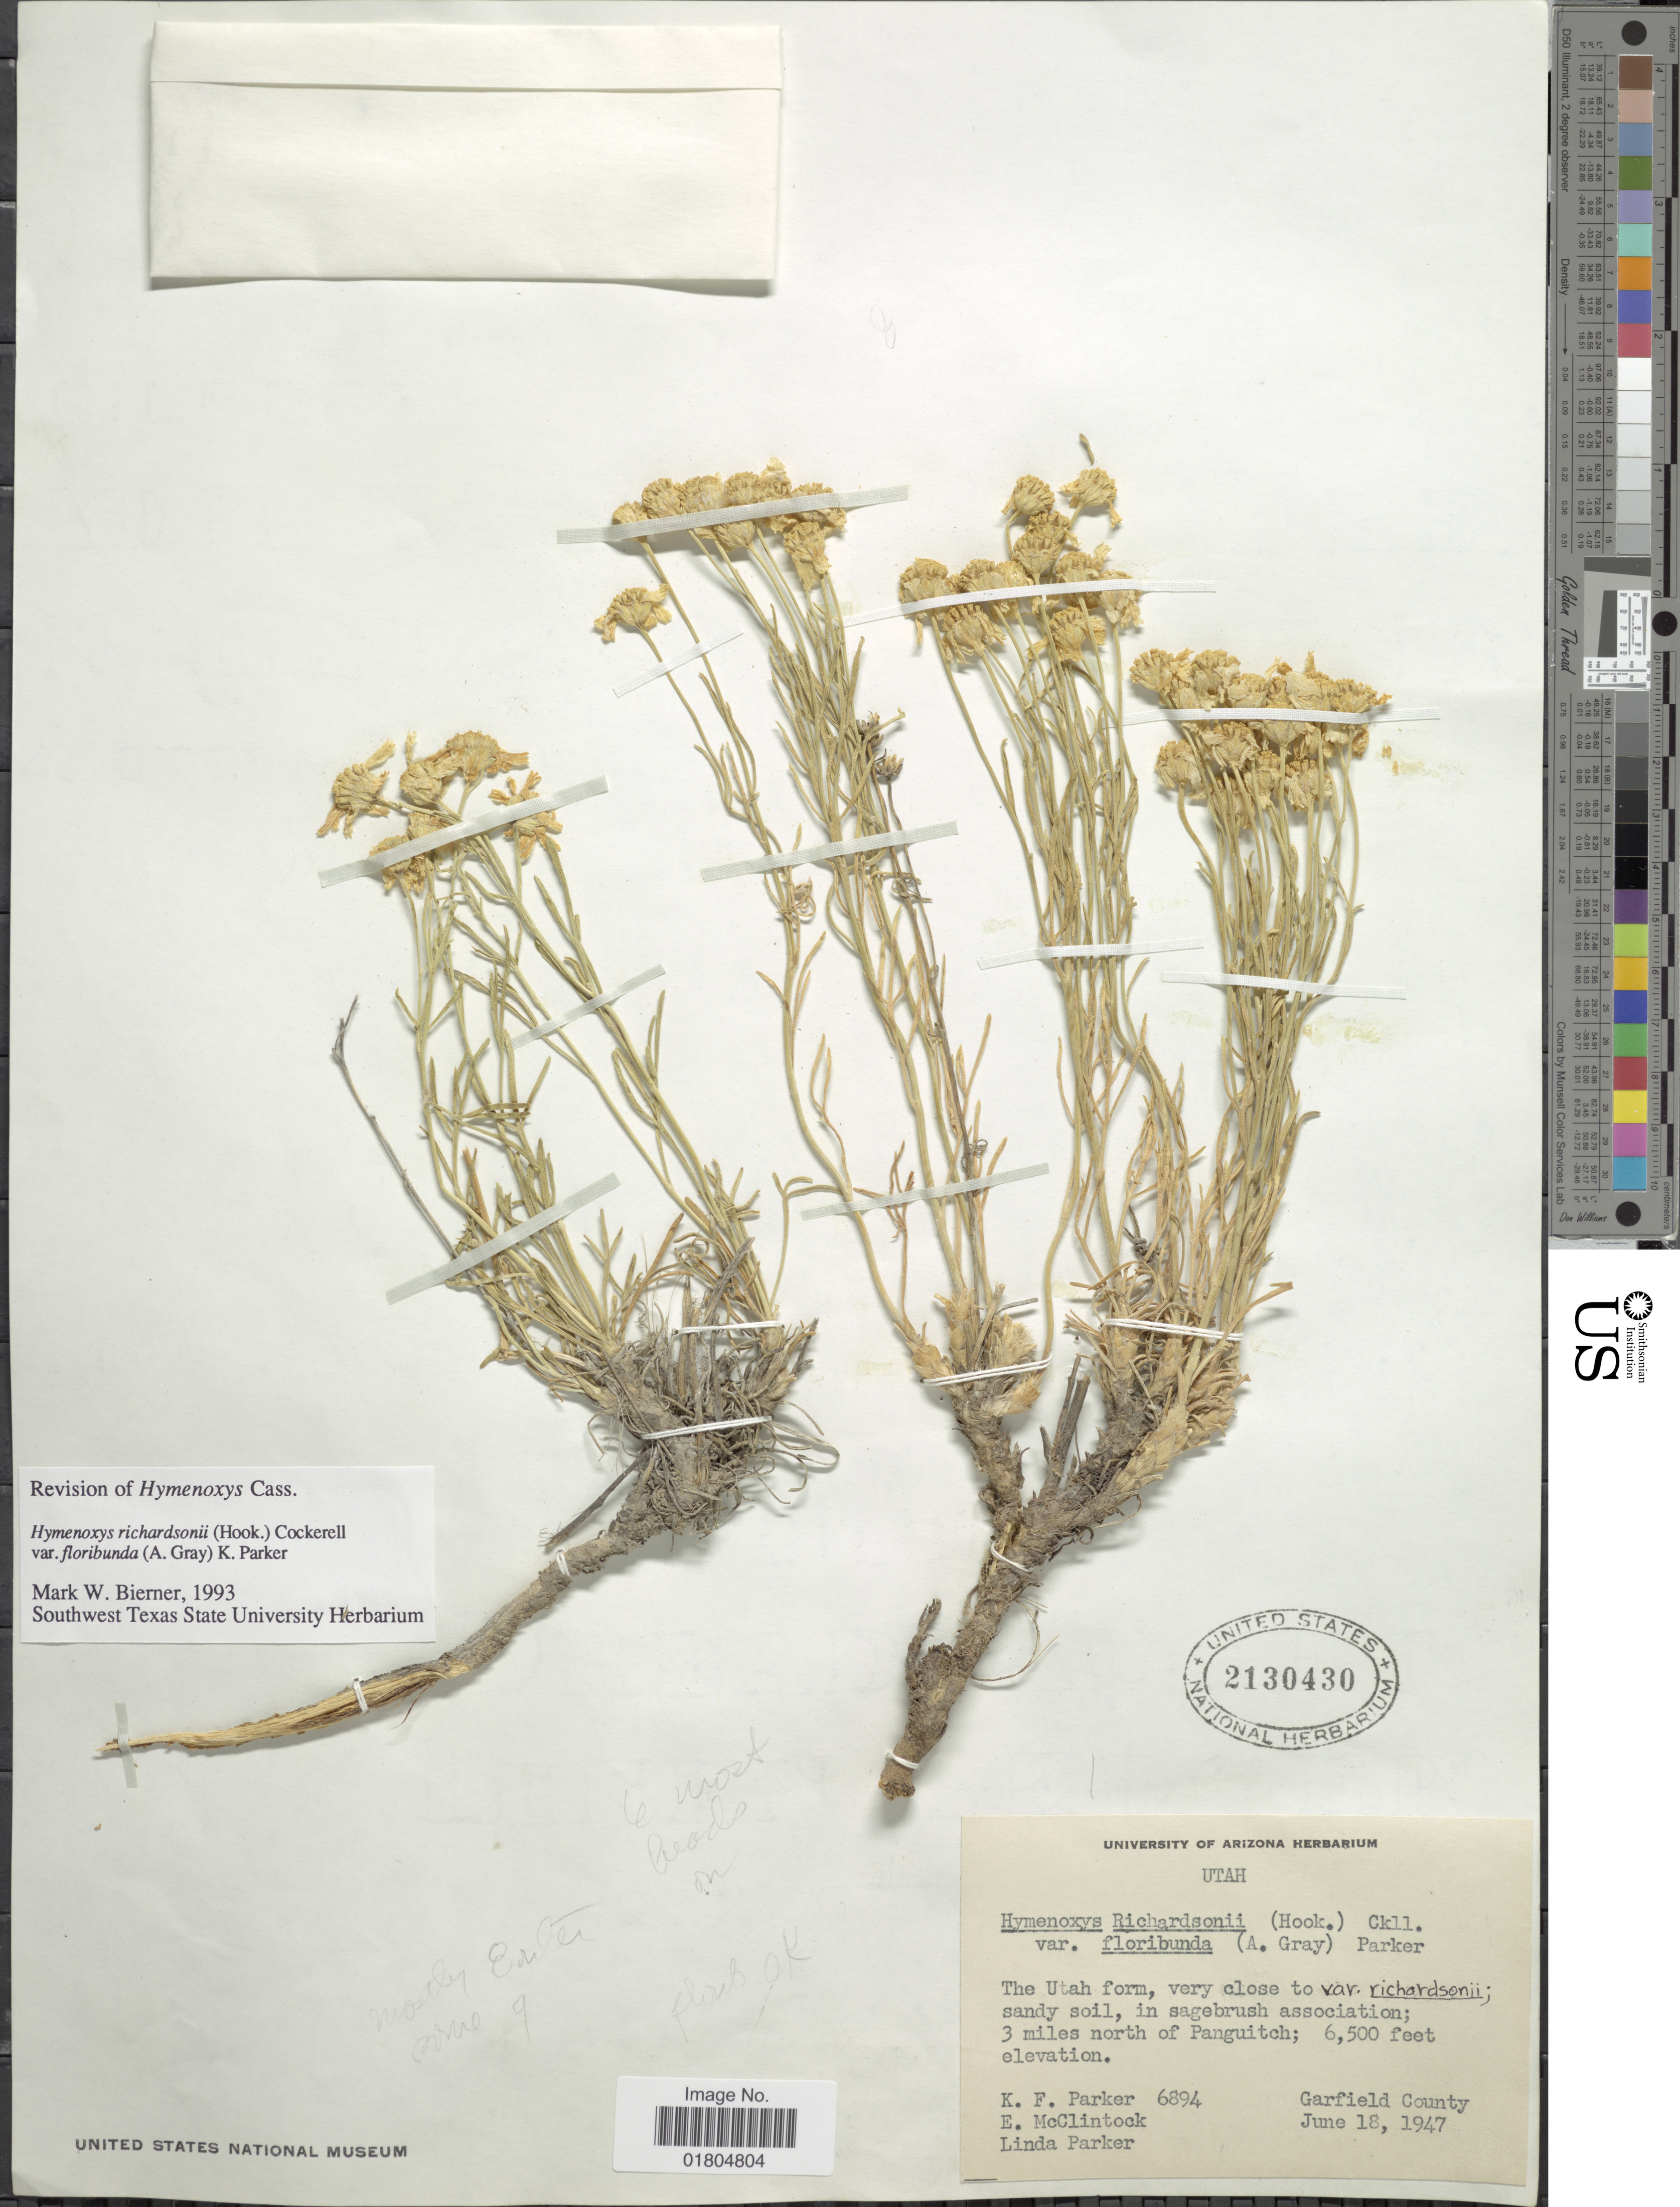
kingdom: Plantae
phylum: Tracheophyta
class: Magnoliopsida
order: Asterales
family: Asteraceae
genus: Hymenoxys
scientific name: Hymenoxys richardsonii var. floribunda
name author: (A. Gray) K.F. Parker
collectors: K. F. Parker, E. McClintock & L. Parker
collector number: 6894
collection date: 1947-06-18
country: United States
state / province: Utah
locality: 3 miles north of Panguitch. Garfield County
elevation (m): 1981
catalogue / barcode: US 2130430